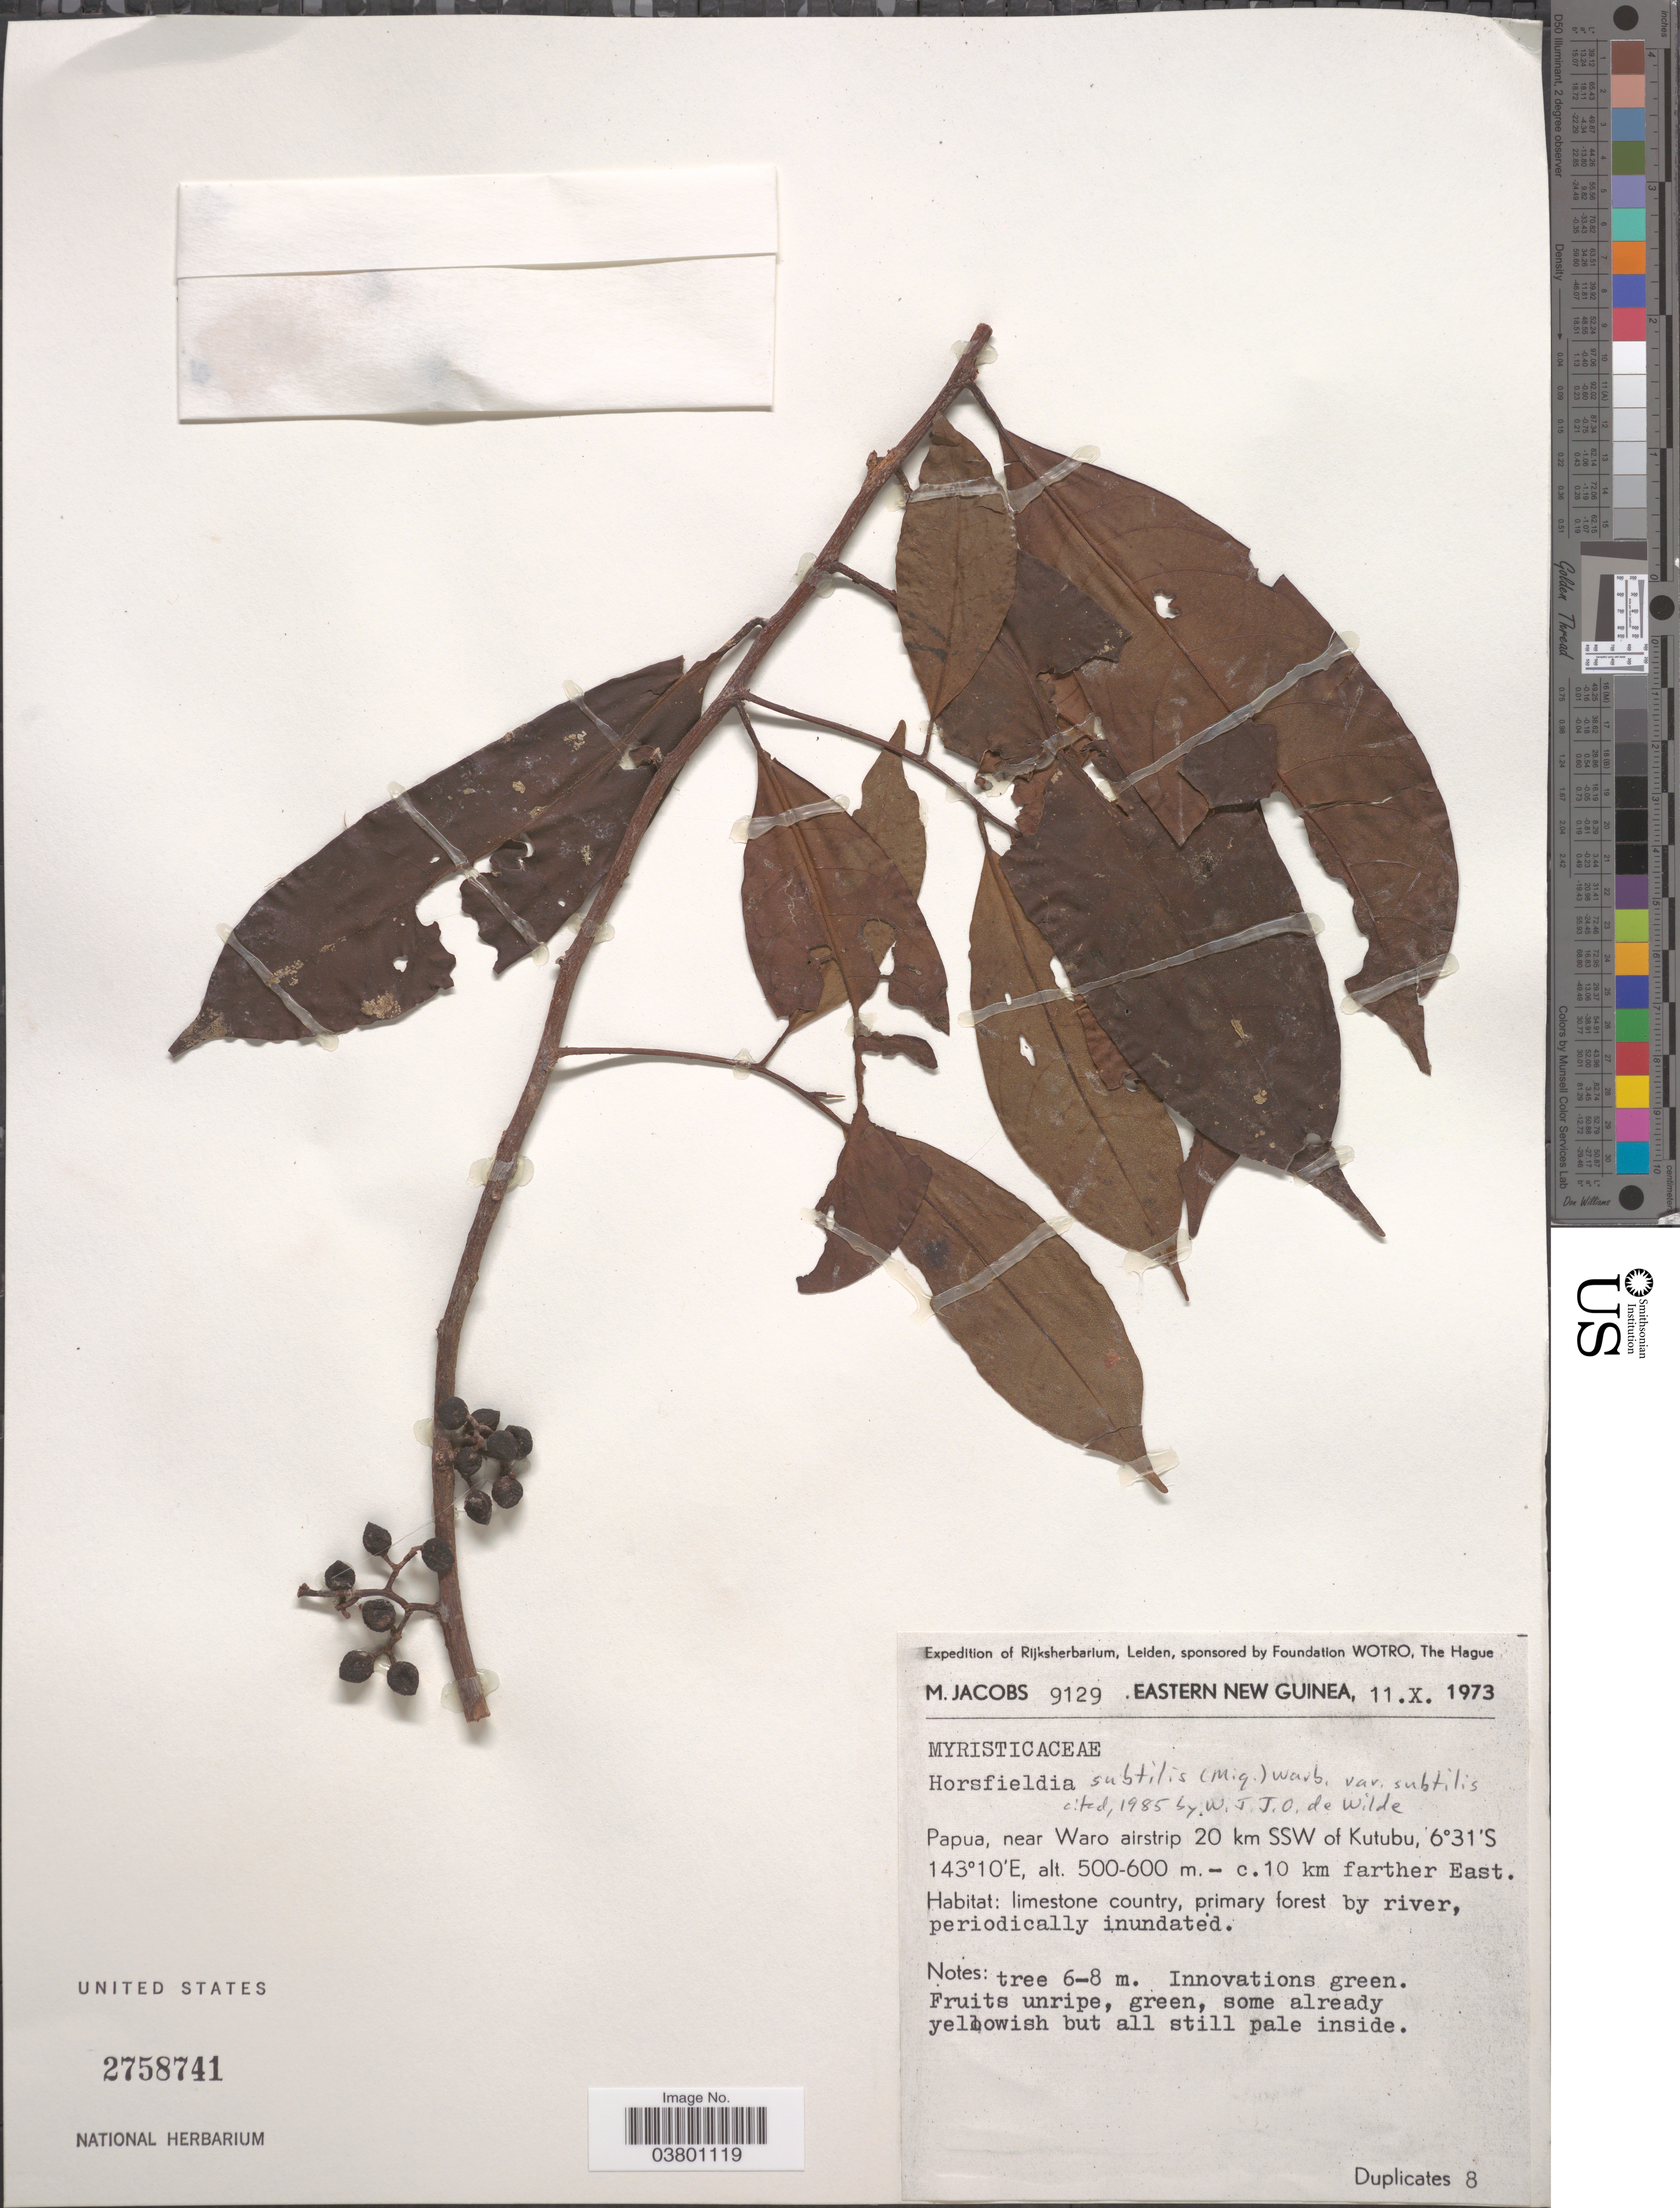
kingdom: Plantae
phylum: Tracheophyta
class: Magnoliopsida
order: Magnoliales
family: Myristicaceae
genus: Horsfieldia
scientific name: Horsfieldia subtilis var. subtilis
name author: Warb.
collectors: M. Jacobs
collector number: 9129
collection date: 1973-10-11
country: Papua New Guinea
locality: Eastern New Guinea. Papua, near Waro airstrip 20 km SSW of Kutubu, c. 10 km farther East.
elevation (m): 500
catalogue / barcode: US 2758741